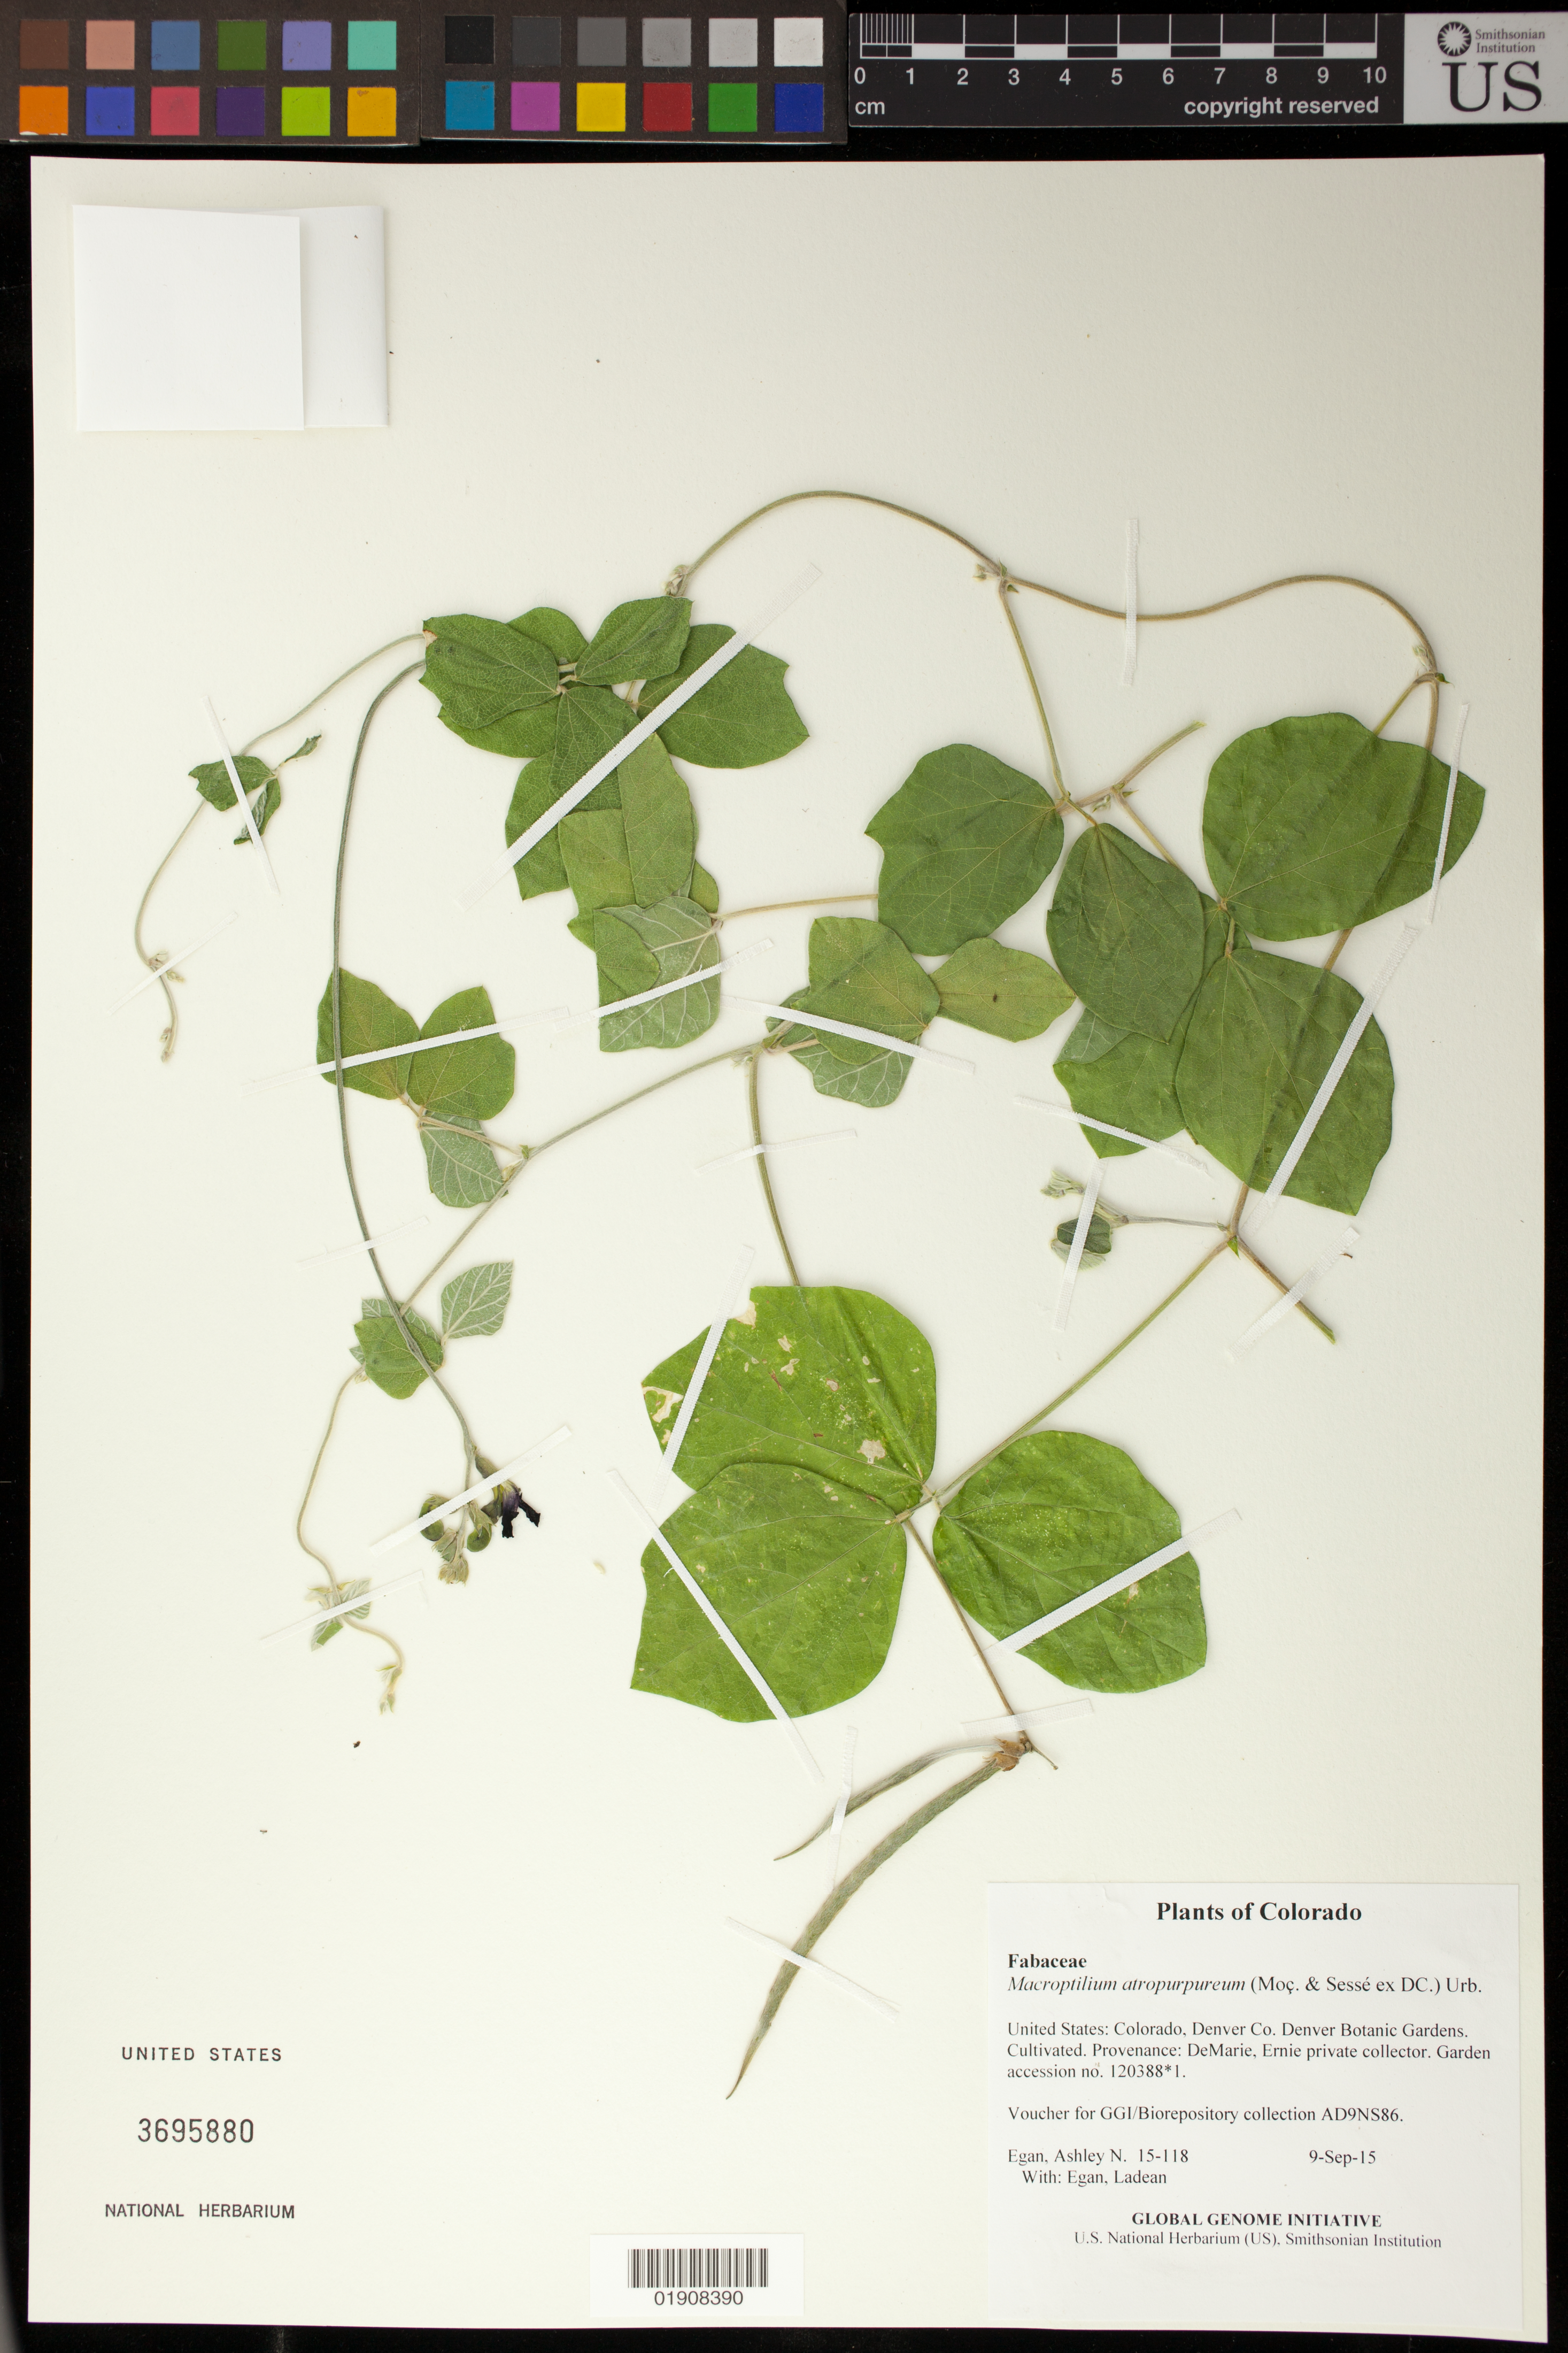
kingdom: Plantae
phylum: Tracheophyta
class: Magnoliopsida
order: Fabales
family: Fabaceae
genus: Macroptilium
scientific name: Macroptilium atropurpureum var. sericeus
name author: (Moc. & Sessé ex DC.) Urb.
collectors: A. N. Egan & L. Egan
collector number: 15-118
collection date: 2015-09-09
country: United States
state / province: Colorado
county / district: Denver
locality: Denver Botanic Gardens. Cultivated. Provenance: DeMarie, Ernie private collector. Garden accession no. 120388.1.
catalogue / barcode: US 3695880